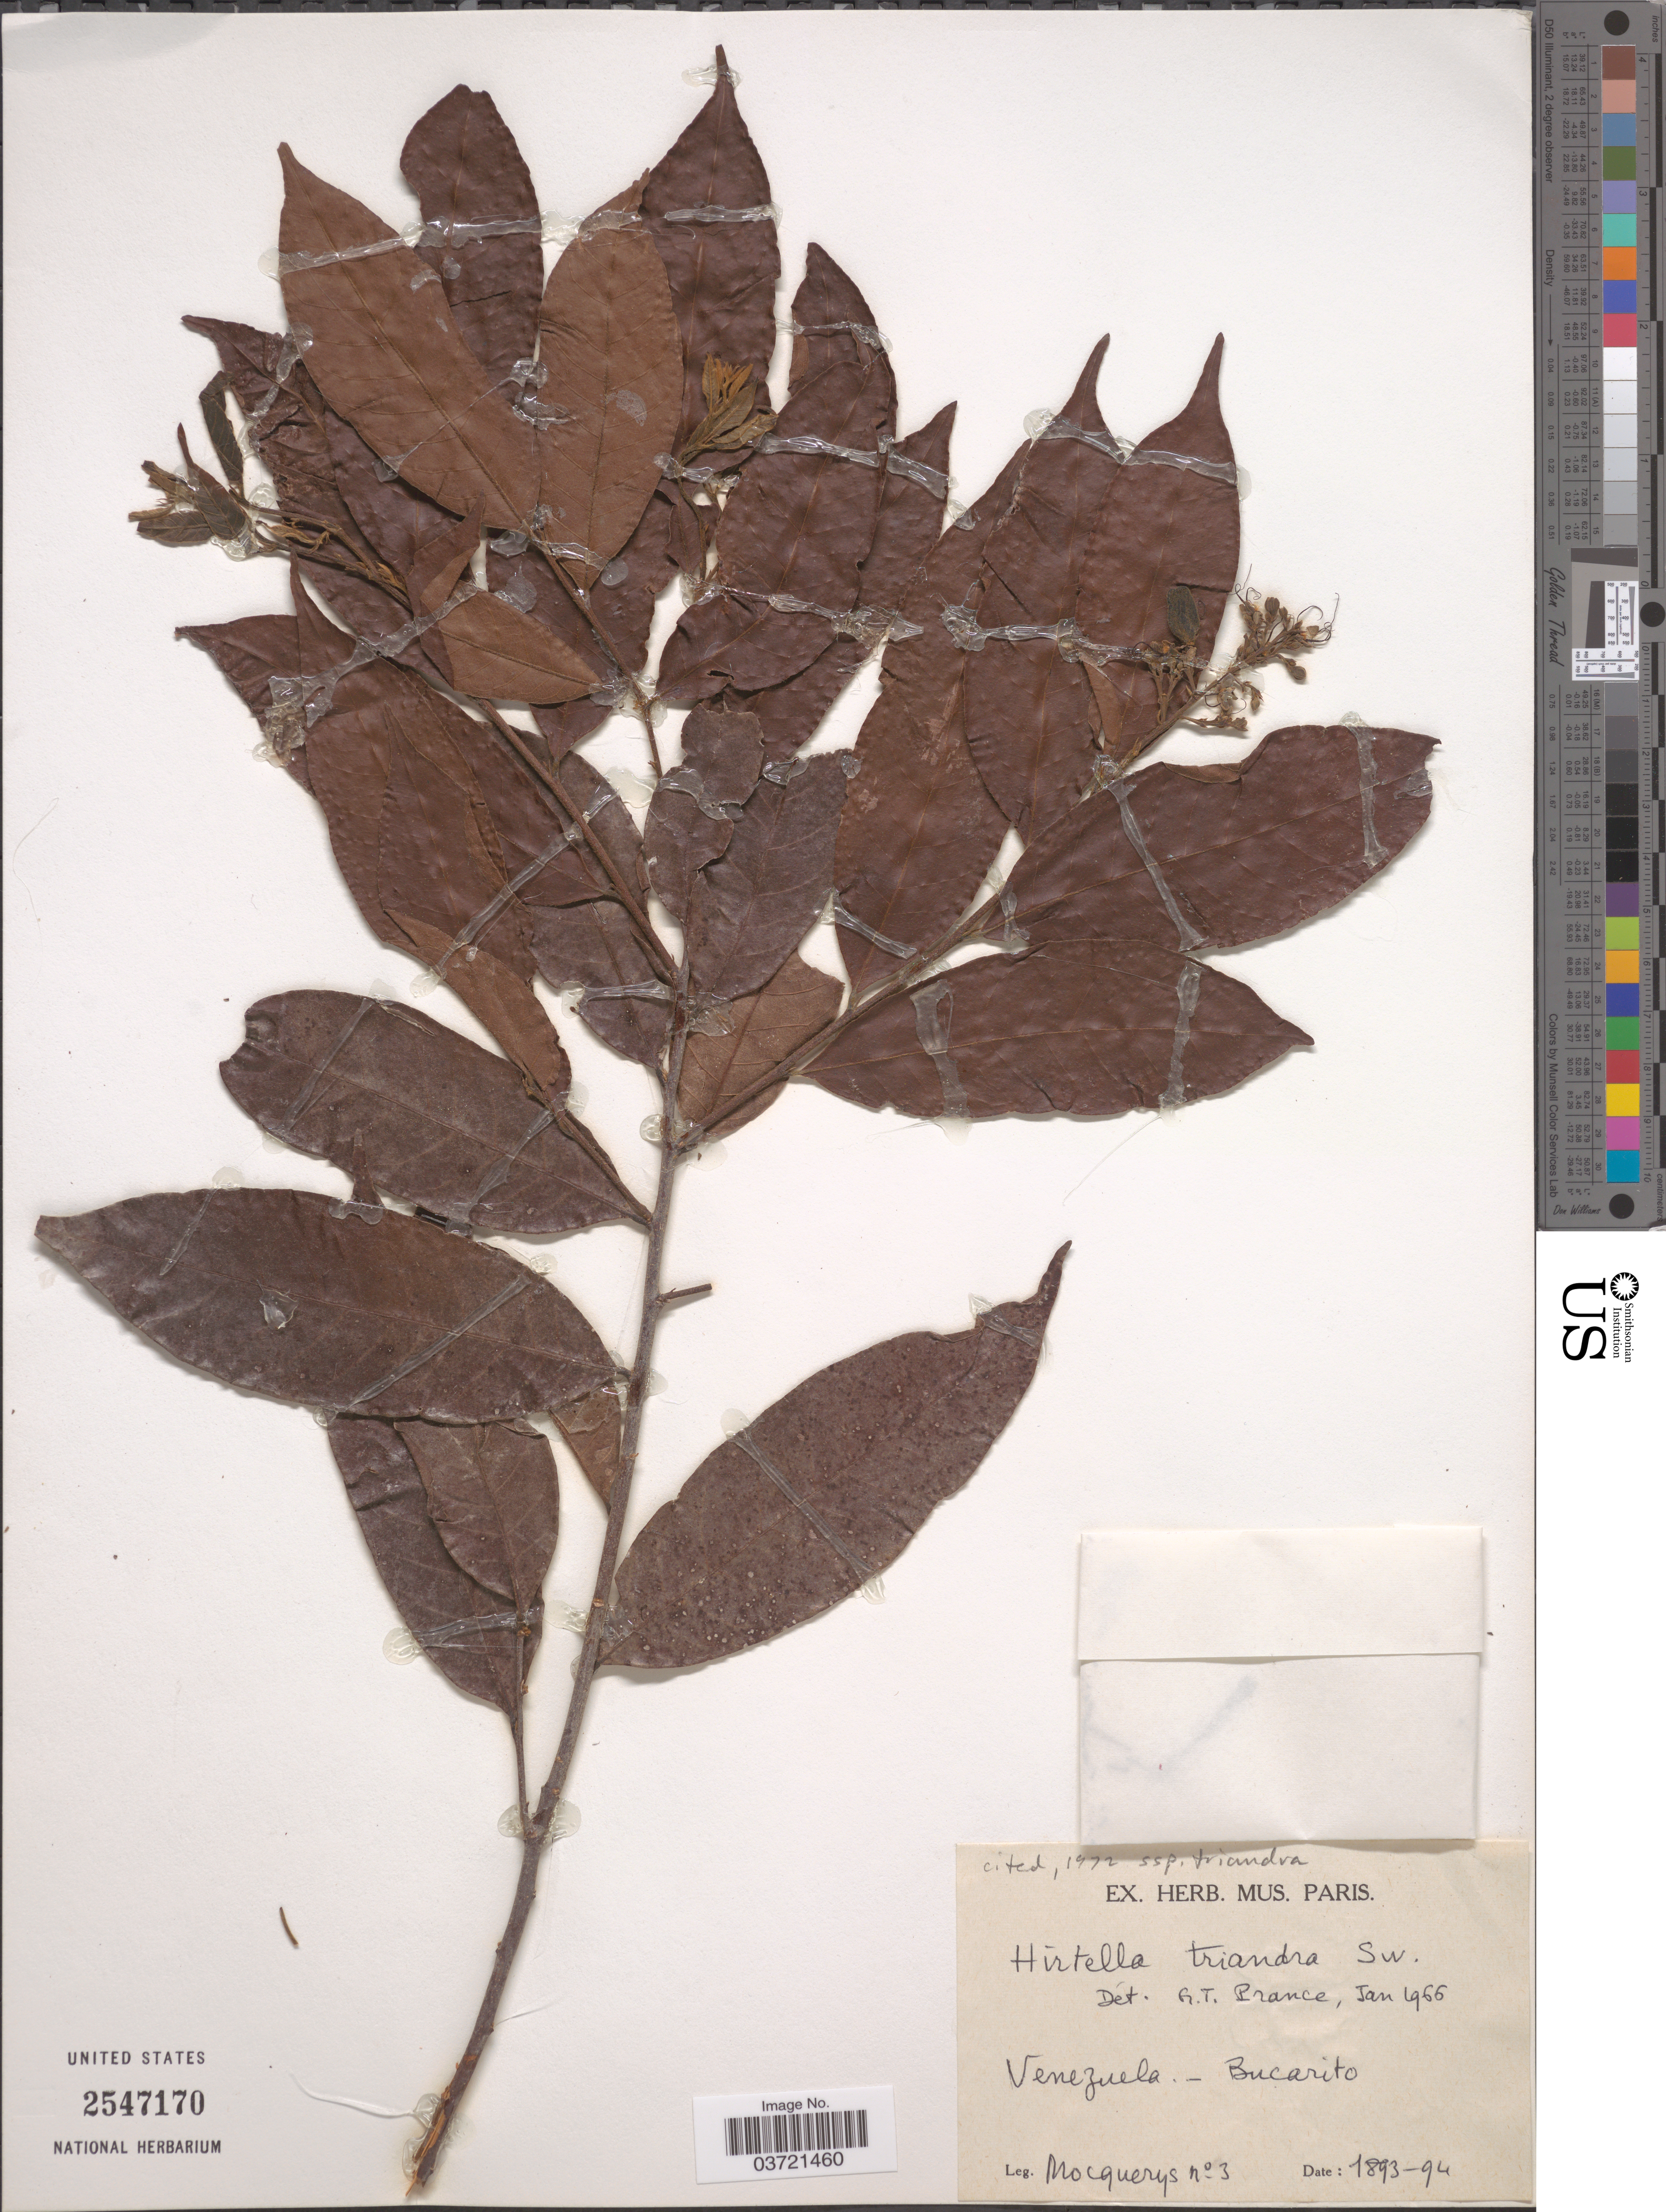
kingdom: Plantae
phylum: Tracheophyta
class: Magnoliopsida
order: Malpighiales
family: Chrysobalanaceae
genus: Hirtella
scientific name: Hirtella triandra subsp. triandra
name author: Sw.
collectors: A. Mocquerys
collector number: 3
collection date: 1893/1894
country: Venezuela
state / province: Lara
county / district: Morán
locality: Bucarito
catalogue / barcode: US 2547170